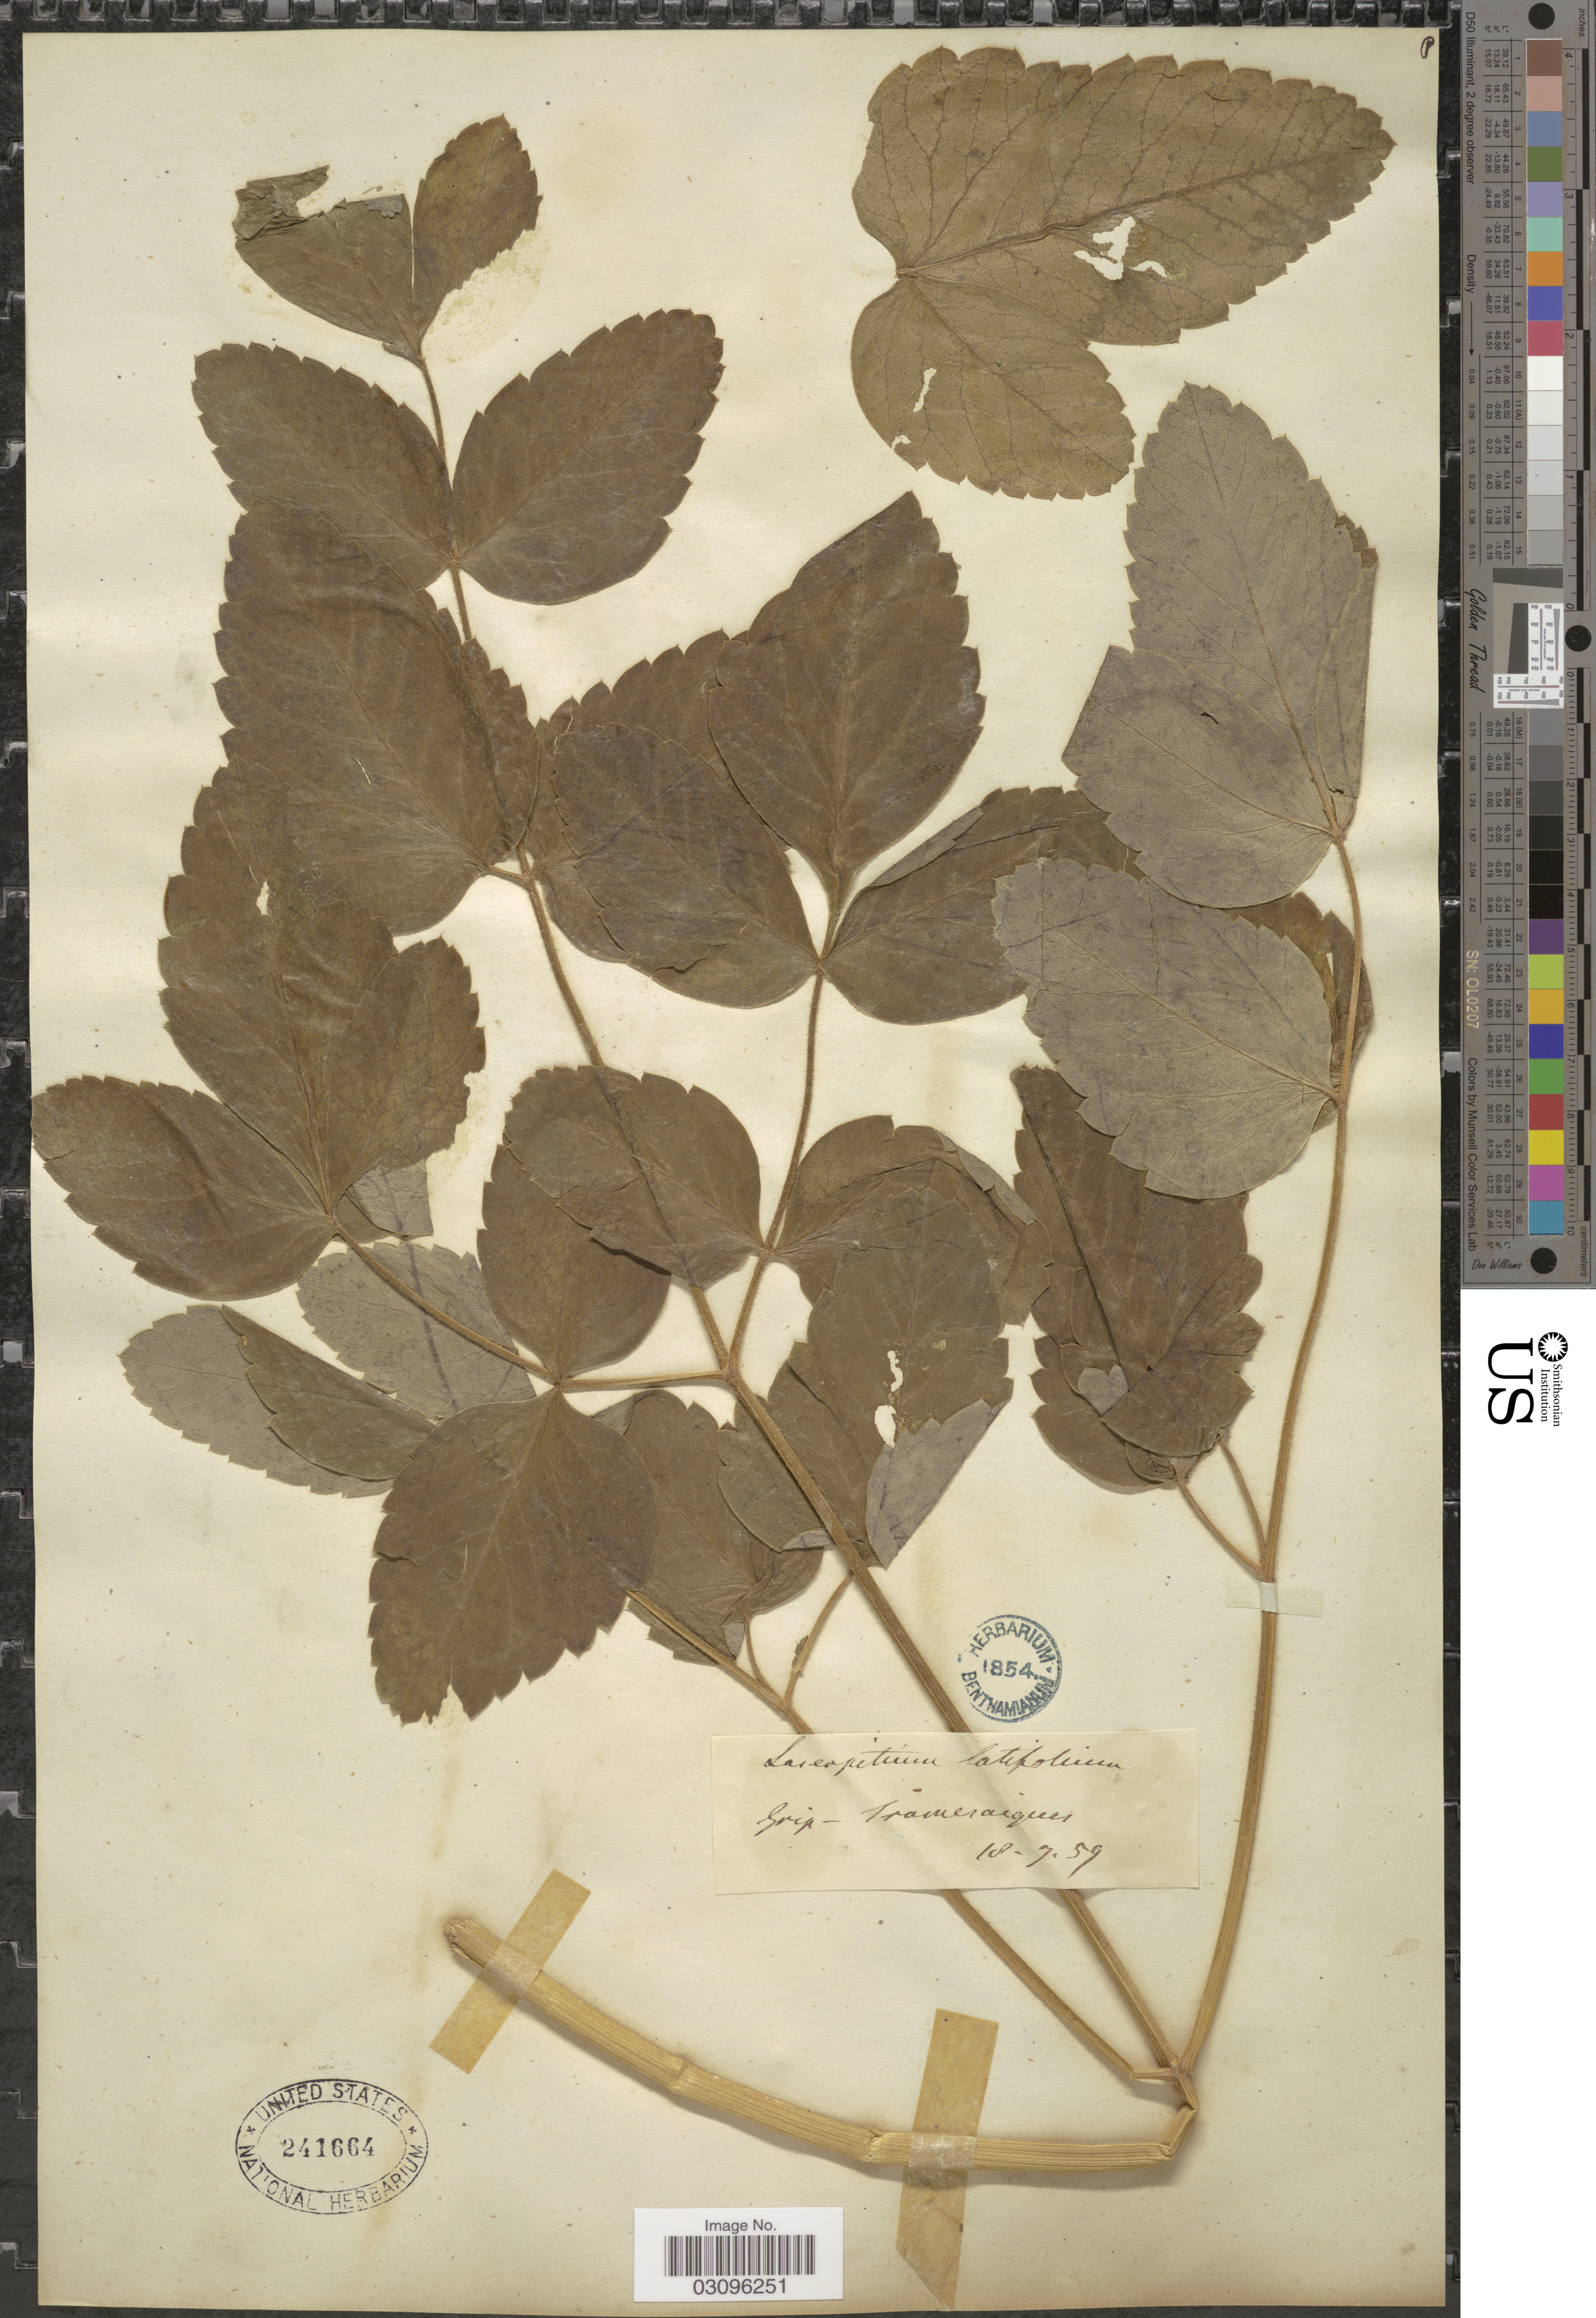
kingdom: Plantae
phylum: Tracheophyta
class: Magnoliopsida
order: Apiales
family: Apiaceae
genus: Laserpitium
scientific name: Laserpitium latifolium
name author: L.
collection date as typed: Transcribed d/m/y: 18/7/59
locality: Grip - Tramesraiques. [interpreted]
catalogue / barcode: US 241664